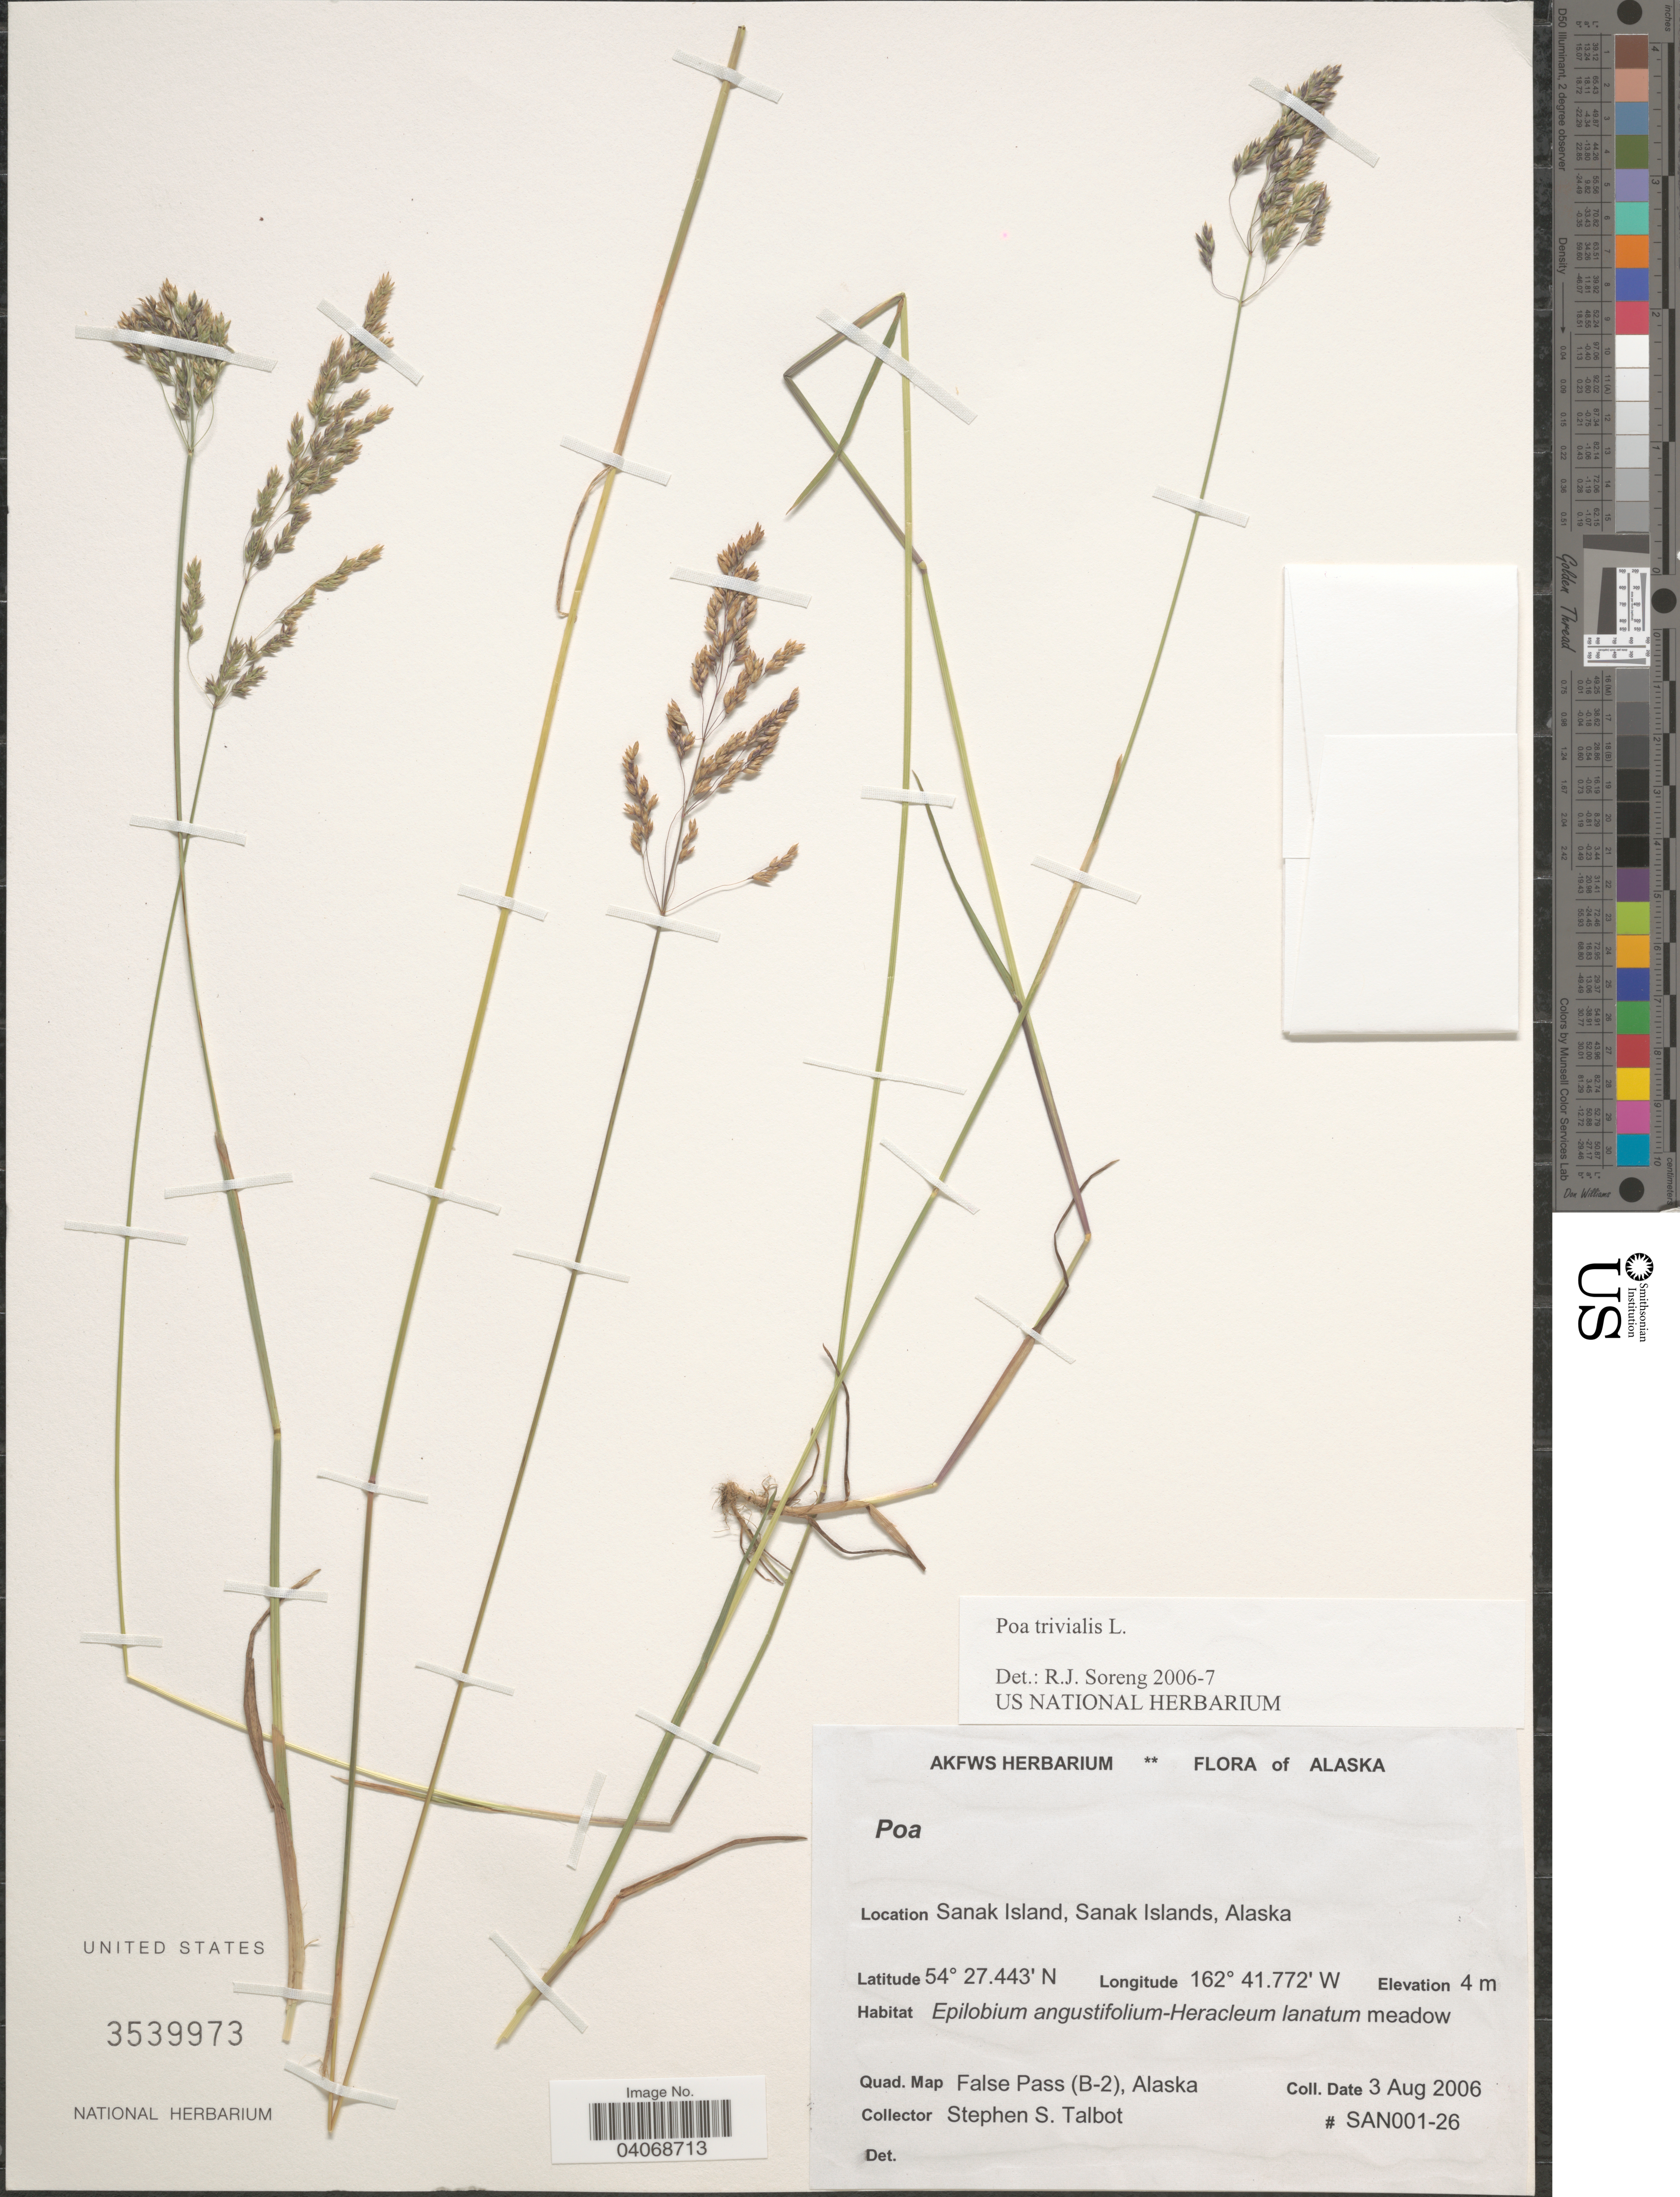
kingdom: Plantae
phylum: Tracheophyta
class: Liliopsida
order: Poales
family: Poaceae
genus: Poa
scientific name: Poa trivialis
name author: L.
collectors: S. S. Talbot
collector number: SAN001-26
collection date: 2006-08-03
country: United States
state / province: Alaska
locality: Sanak Island, Sanak Islands. Quad.Map False Pass (B-2), Alaska.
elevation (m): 4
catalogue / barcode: US 3539973